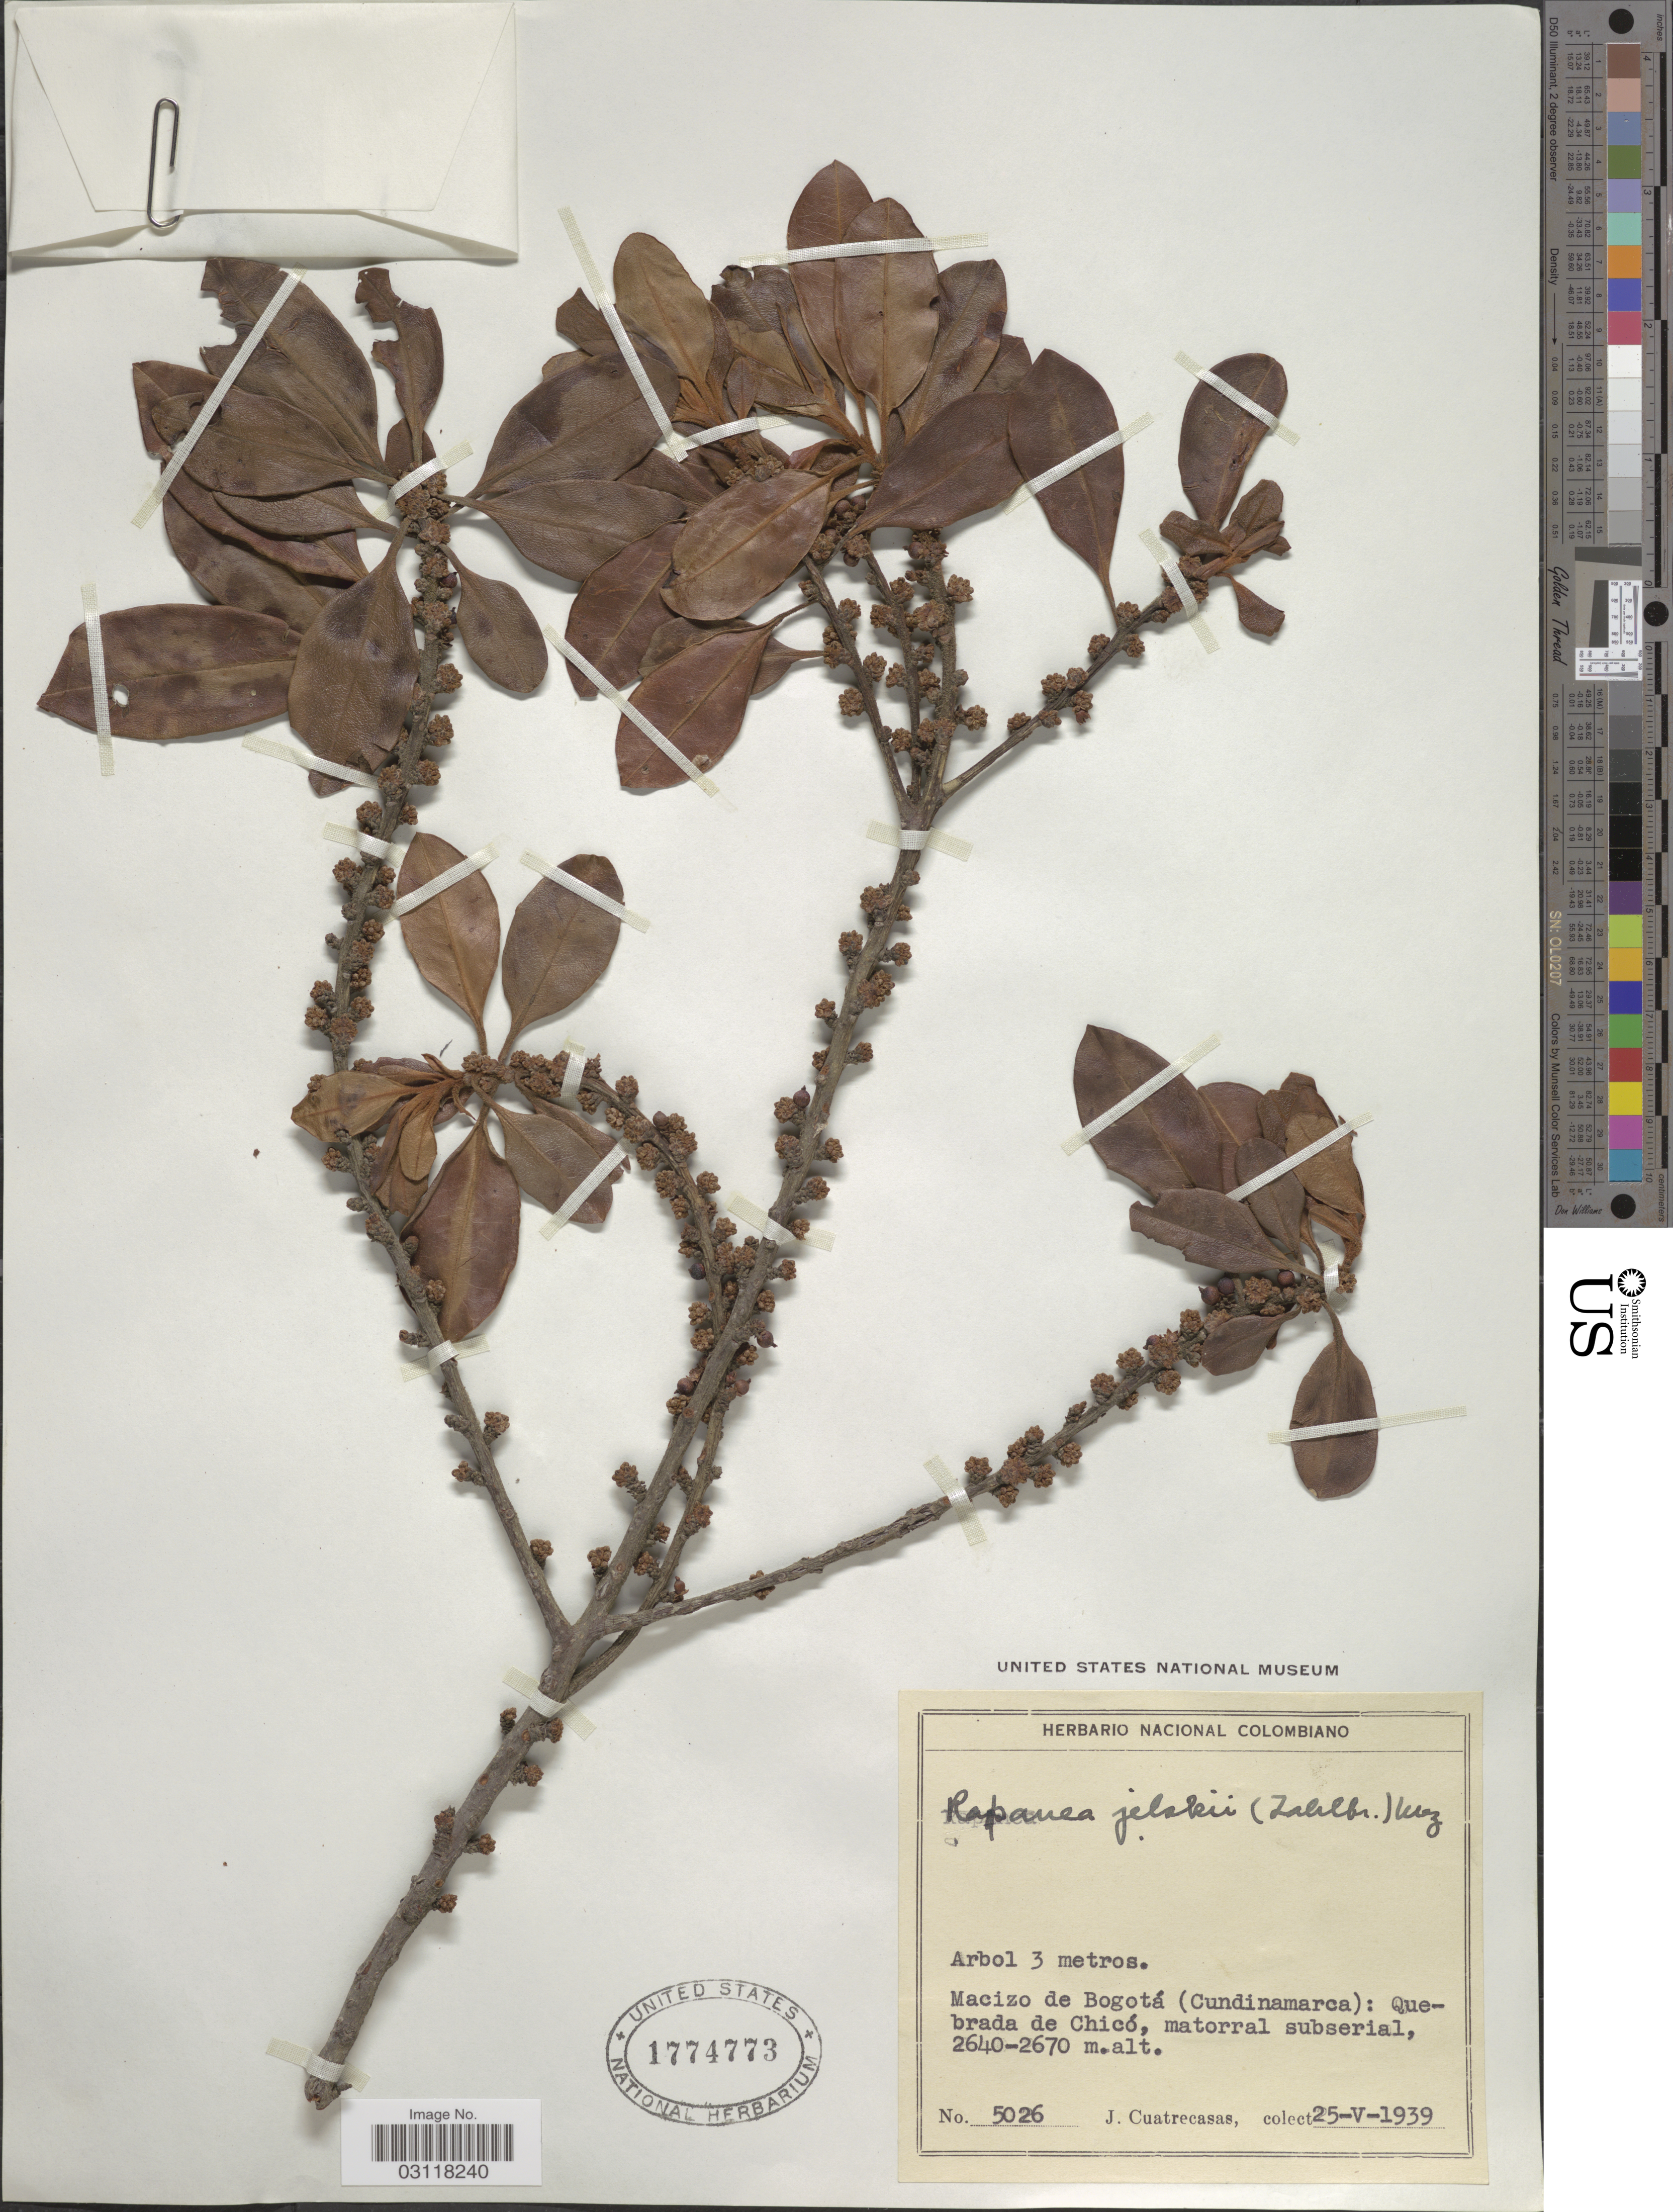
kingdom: Plantae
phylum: Tracheophyta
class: Magnoliopsida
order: Ericales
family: Primulaceae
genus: Rapanea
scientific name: Rapanea jelskii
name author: Mez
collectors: J. Cuatrecasas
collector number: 5026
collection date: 1939-05-25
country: Colombia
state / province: Cundinamarca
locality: Macizo de Bogotá (Cundinamarca): Quebrada de Chicó, matorral subserial.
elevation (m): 2640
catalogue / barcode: US 1774773